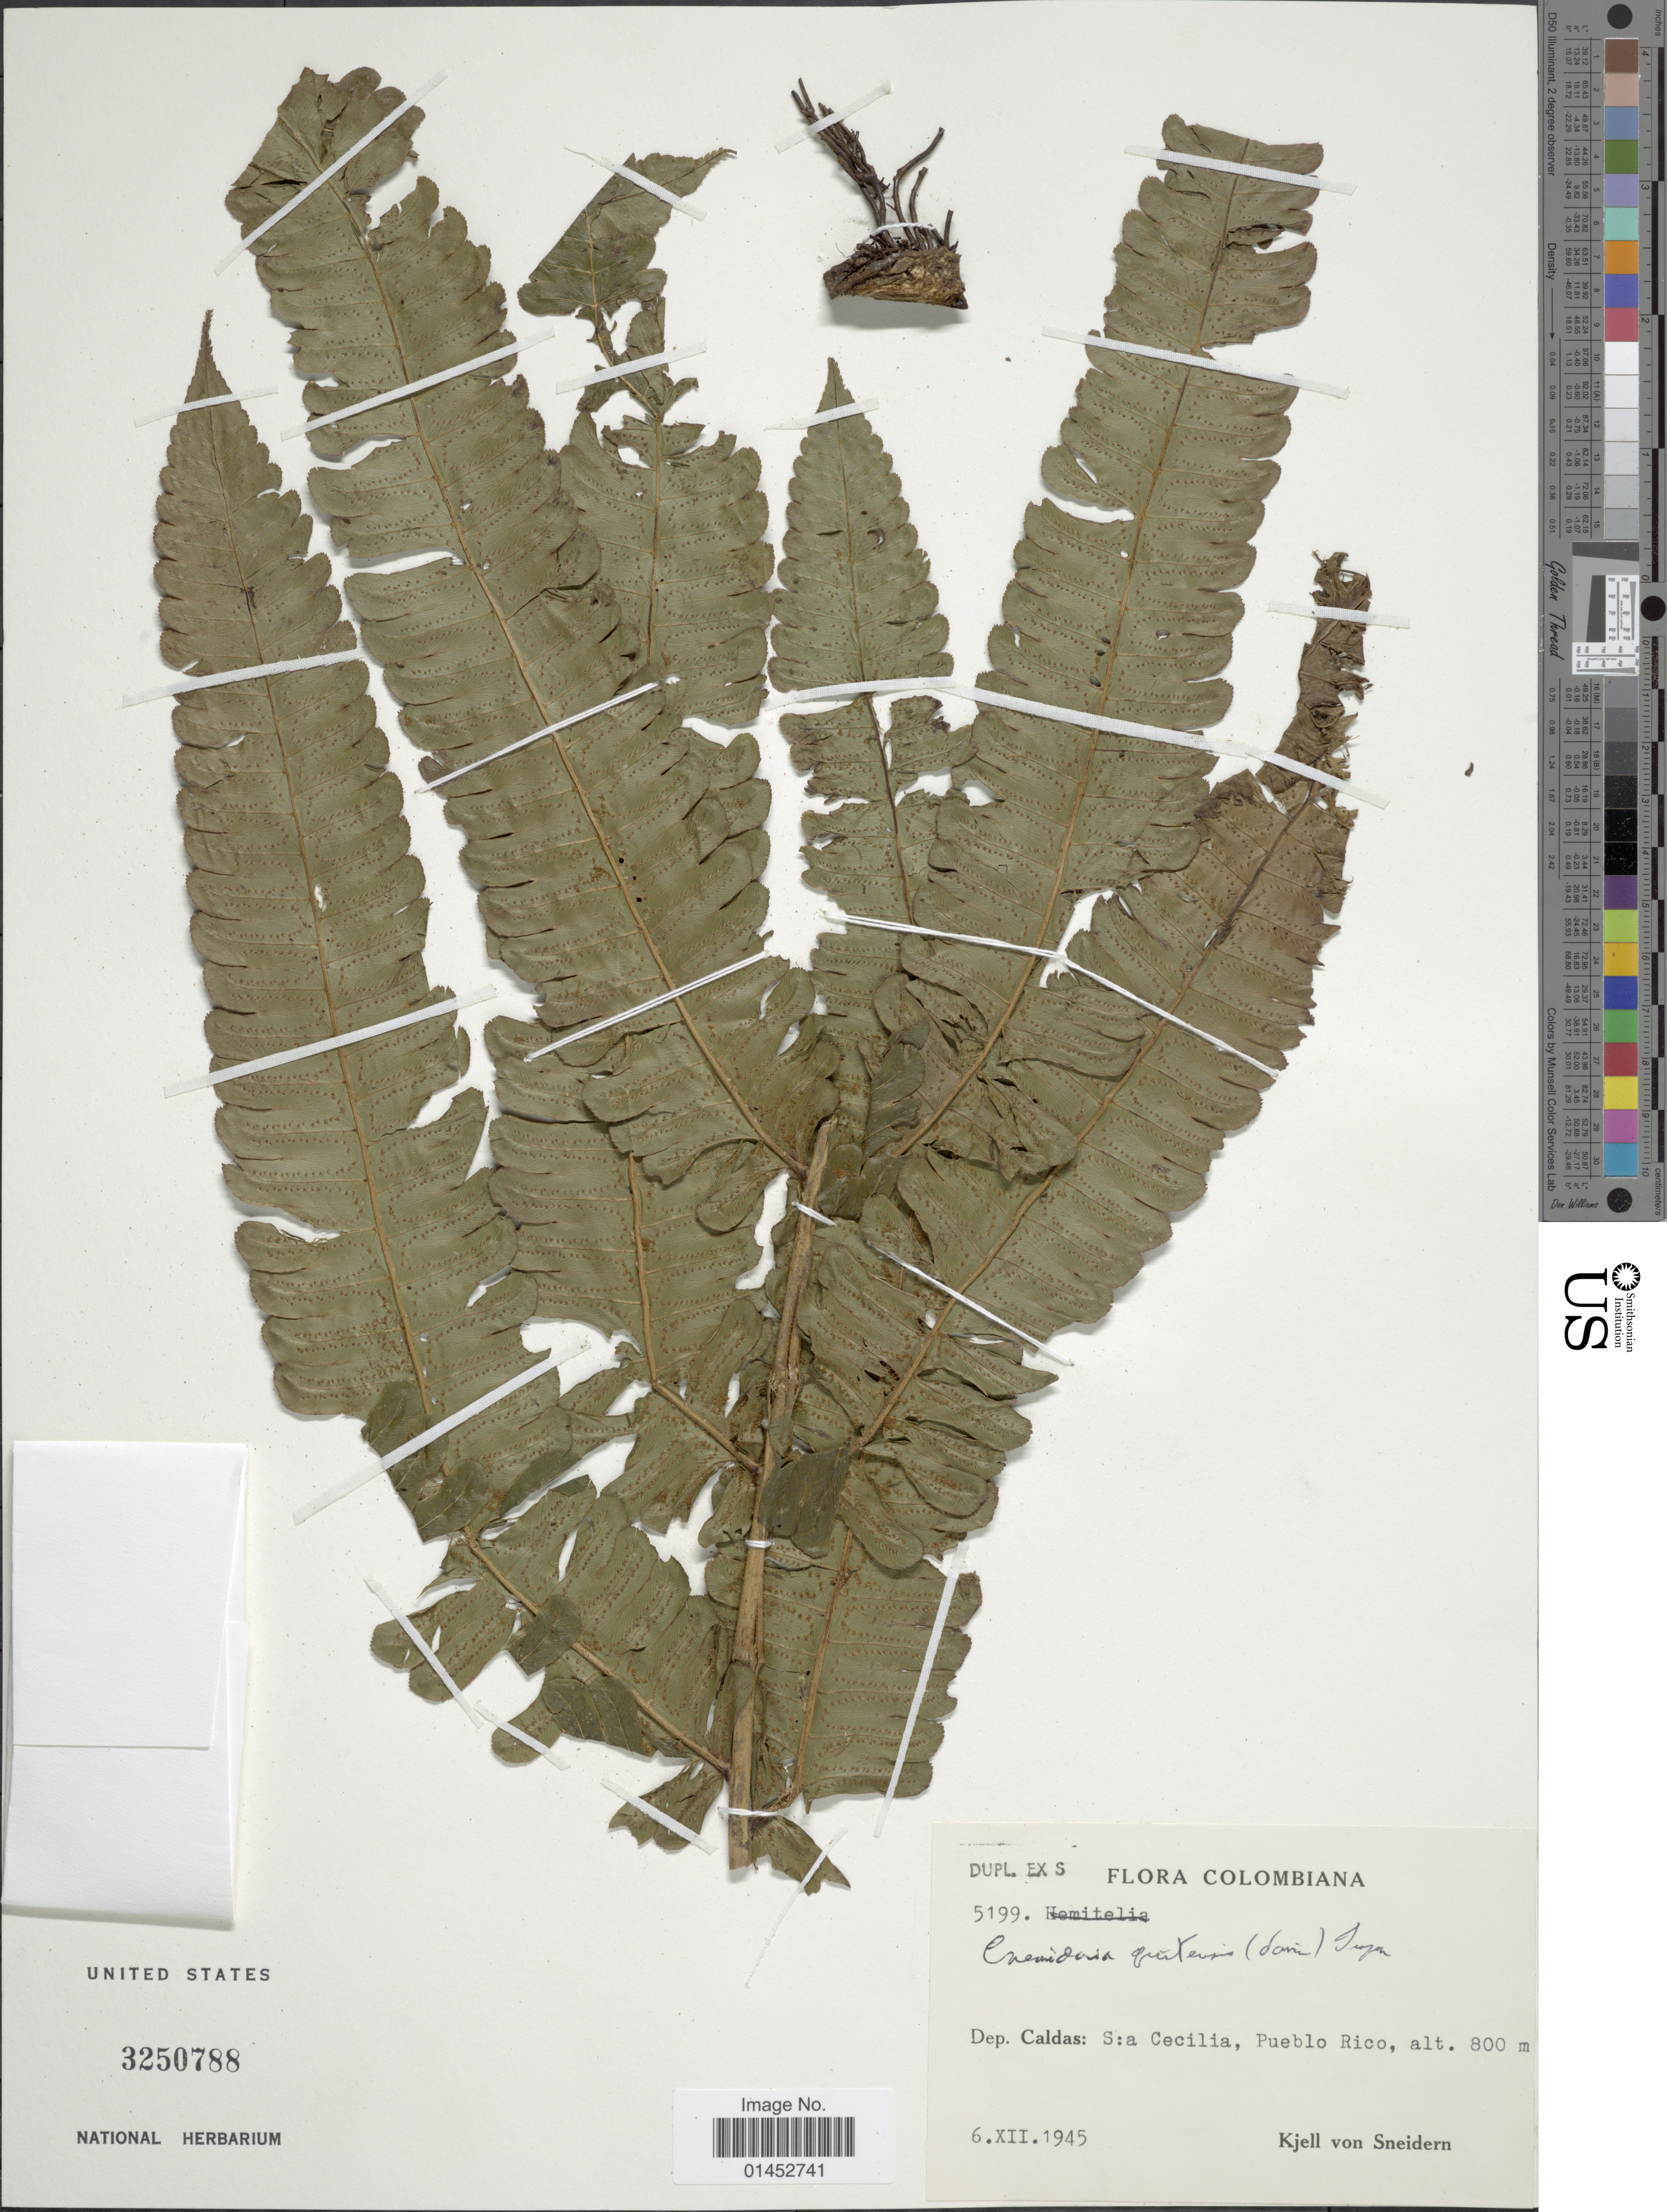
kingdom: Plantae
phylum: Tracheophyta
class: Polypodiopsida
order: Cyatheales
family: Cyatheaceae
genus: Cyathea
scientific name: Cyathea quitensis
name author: C. Chr.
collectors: K. von Sneidern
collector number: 5199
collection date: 1945-12-06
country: Colombia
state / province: Caldas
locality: Dep. Caldas: S: a Cecilia, Peublo Rico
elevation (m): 800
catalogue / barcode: US 3250788